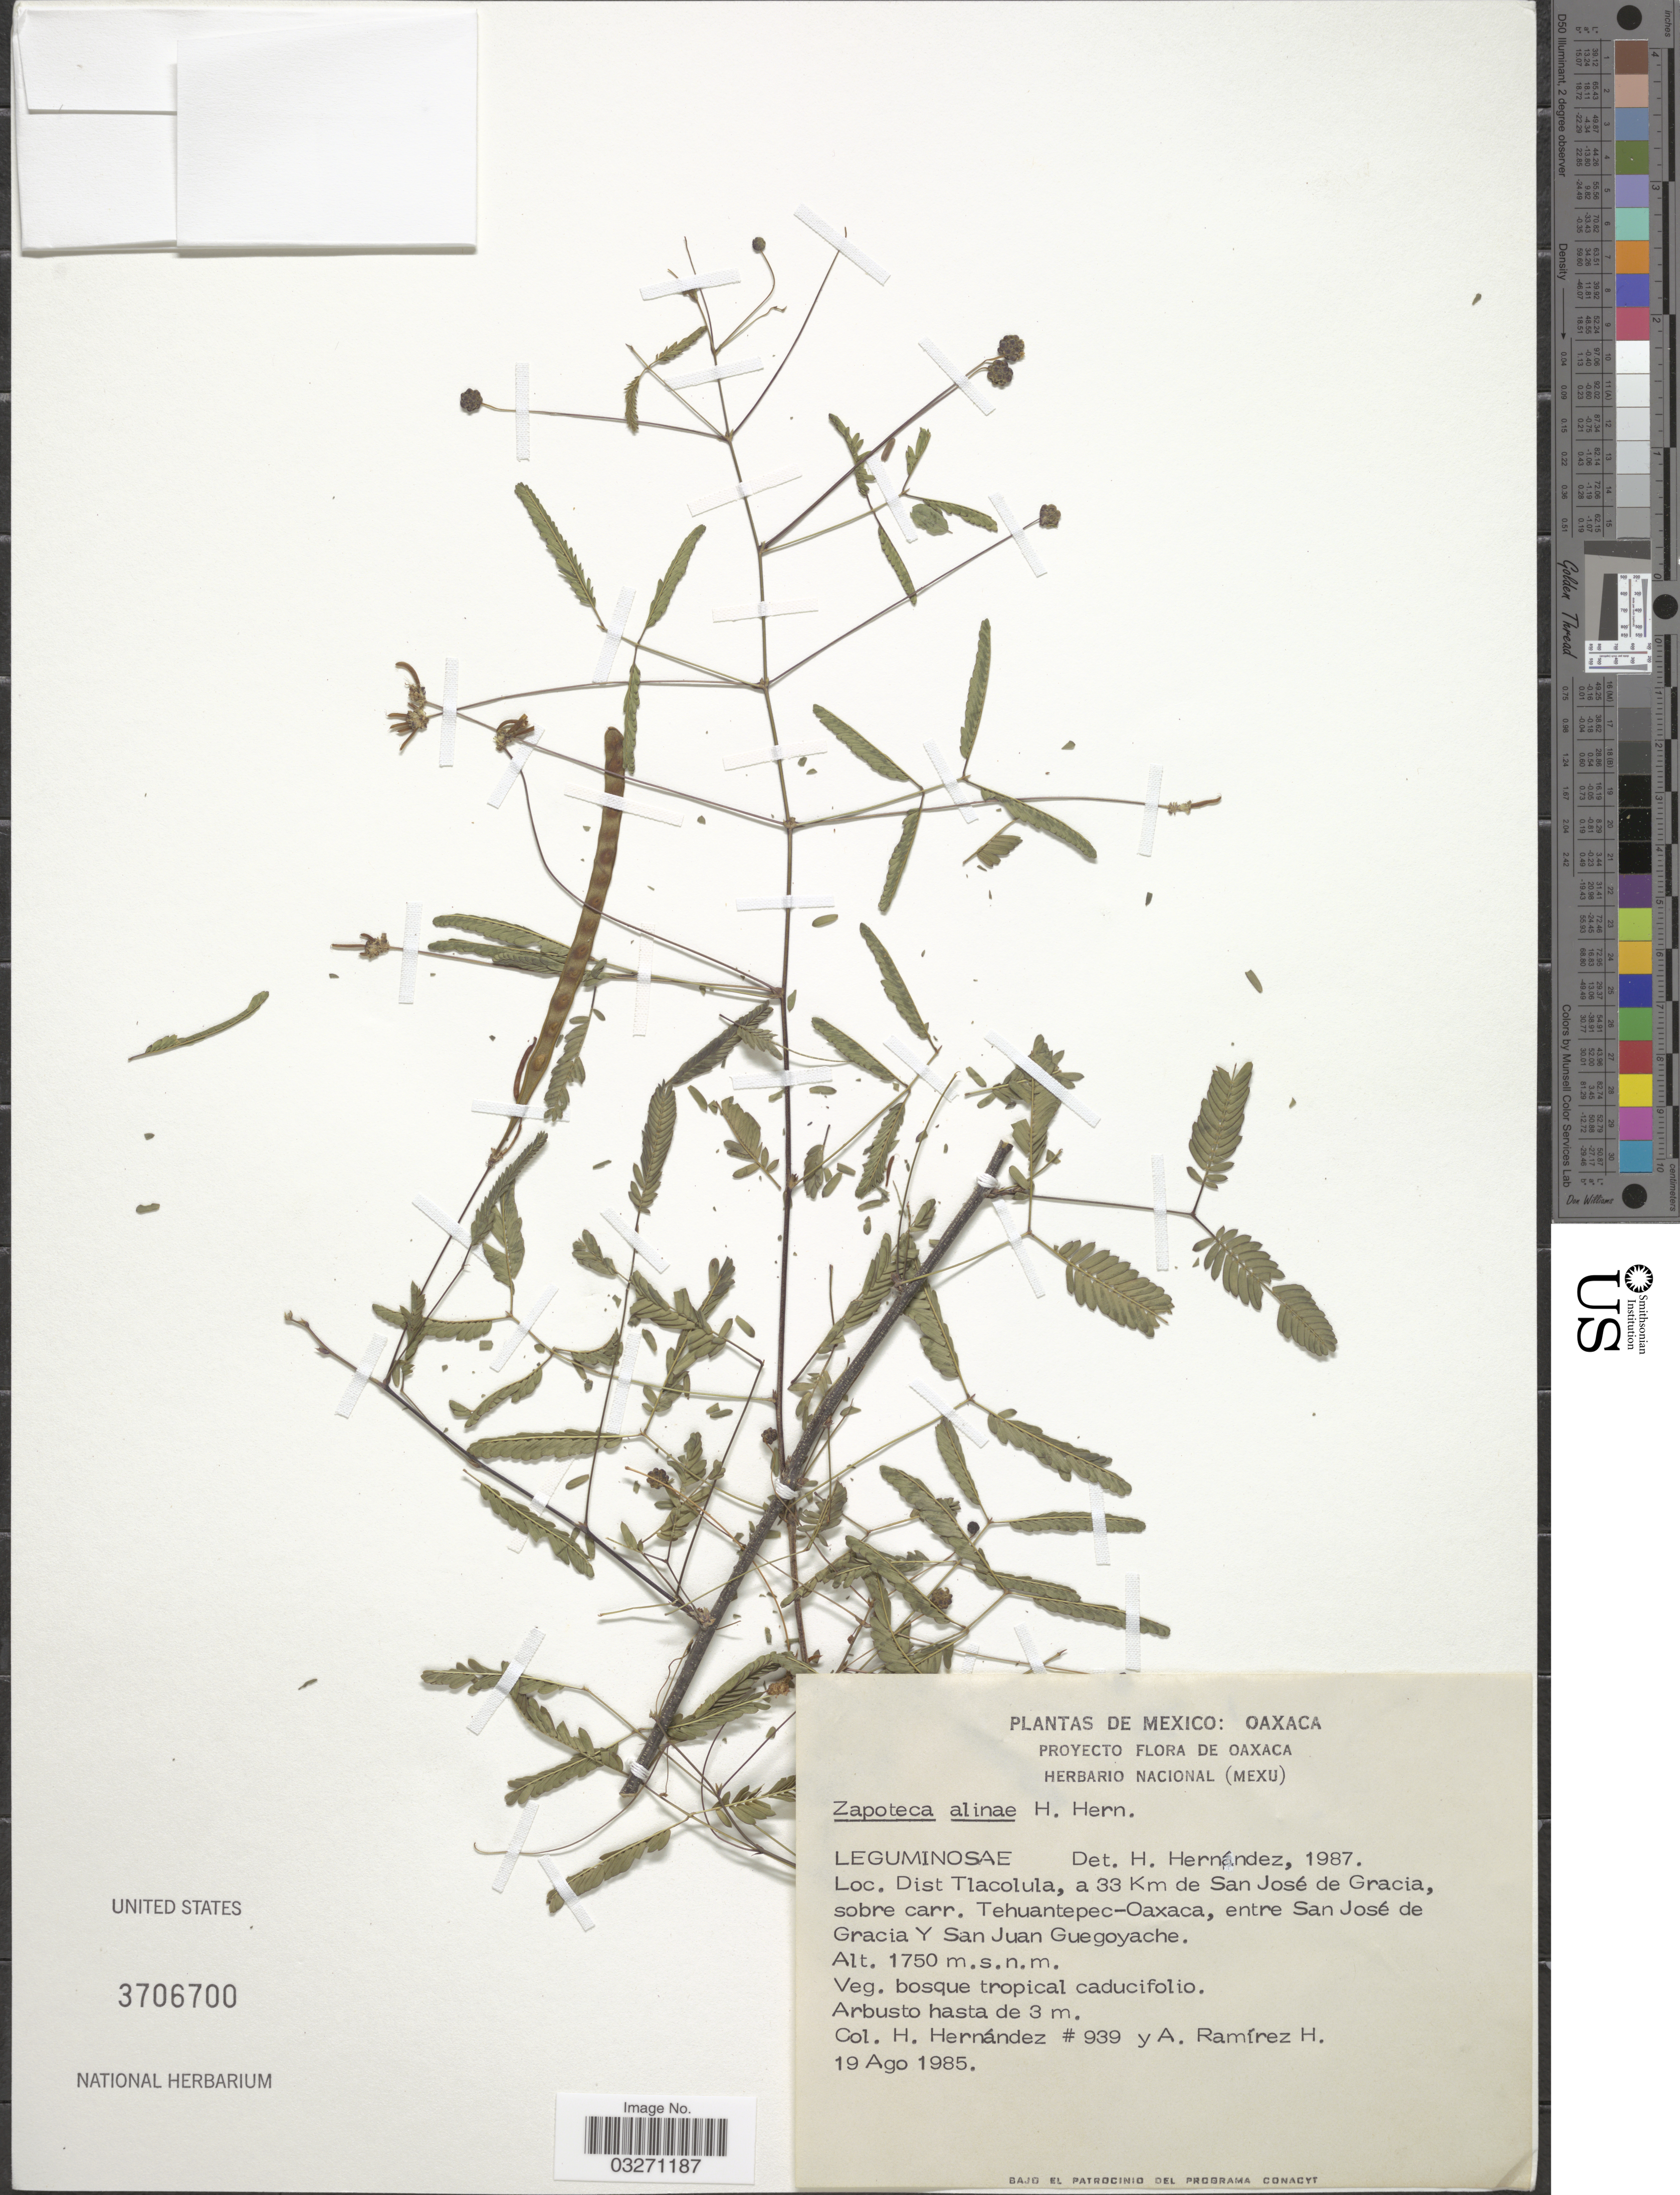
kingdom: Plantae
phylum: Tracheophyta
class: Magnoliopsida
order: Fabales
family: Fabaceae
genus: Zapoteca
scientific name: Zapoteca alinae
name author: H.M. Hern.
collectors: Hernández, H. & A. Ramírez H.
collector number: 939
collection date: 1985-08-19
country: Mexico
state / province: Oaxaca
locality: Dist Tlacolula, a 33 Km de San José de Gracia, sobre carr. Tehuantepec-Oaxaca, entre San José de Gracia y San Juan Guegoyache.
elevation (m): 1750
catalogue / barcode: US 3706700